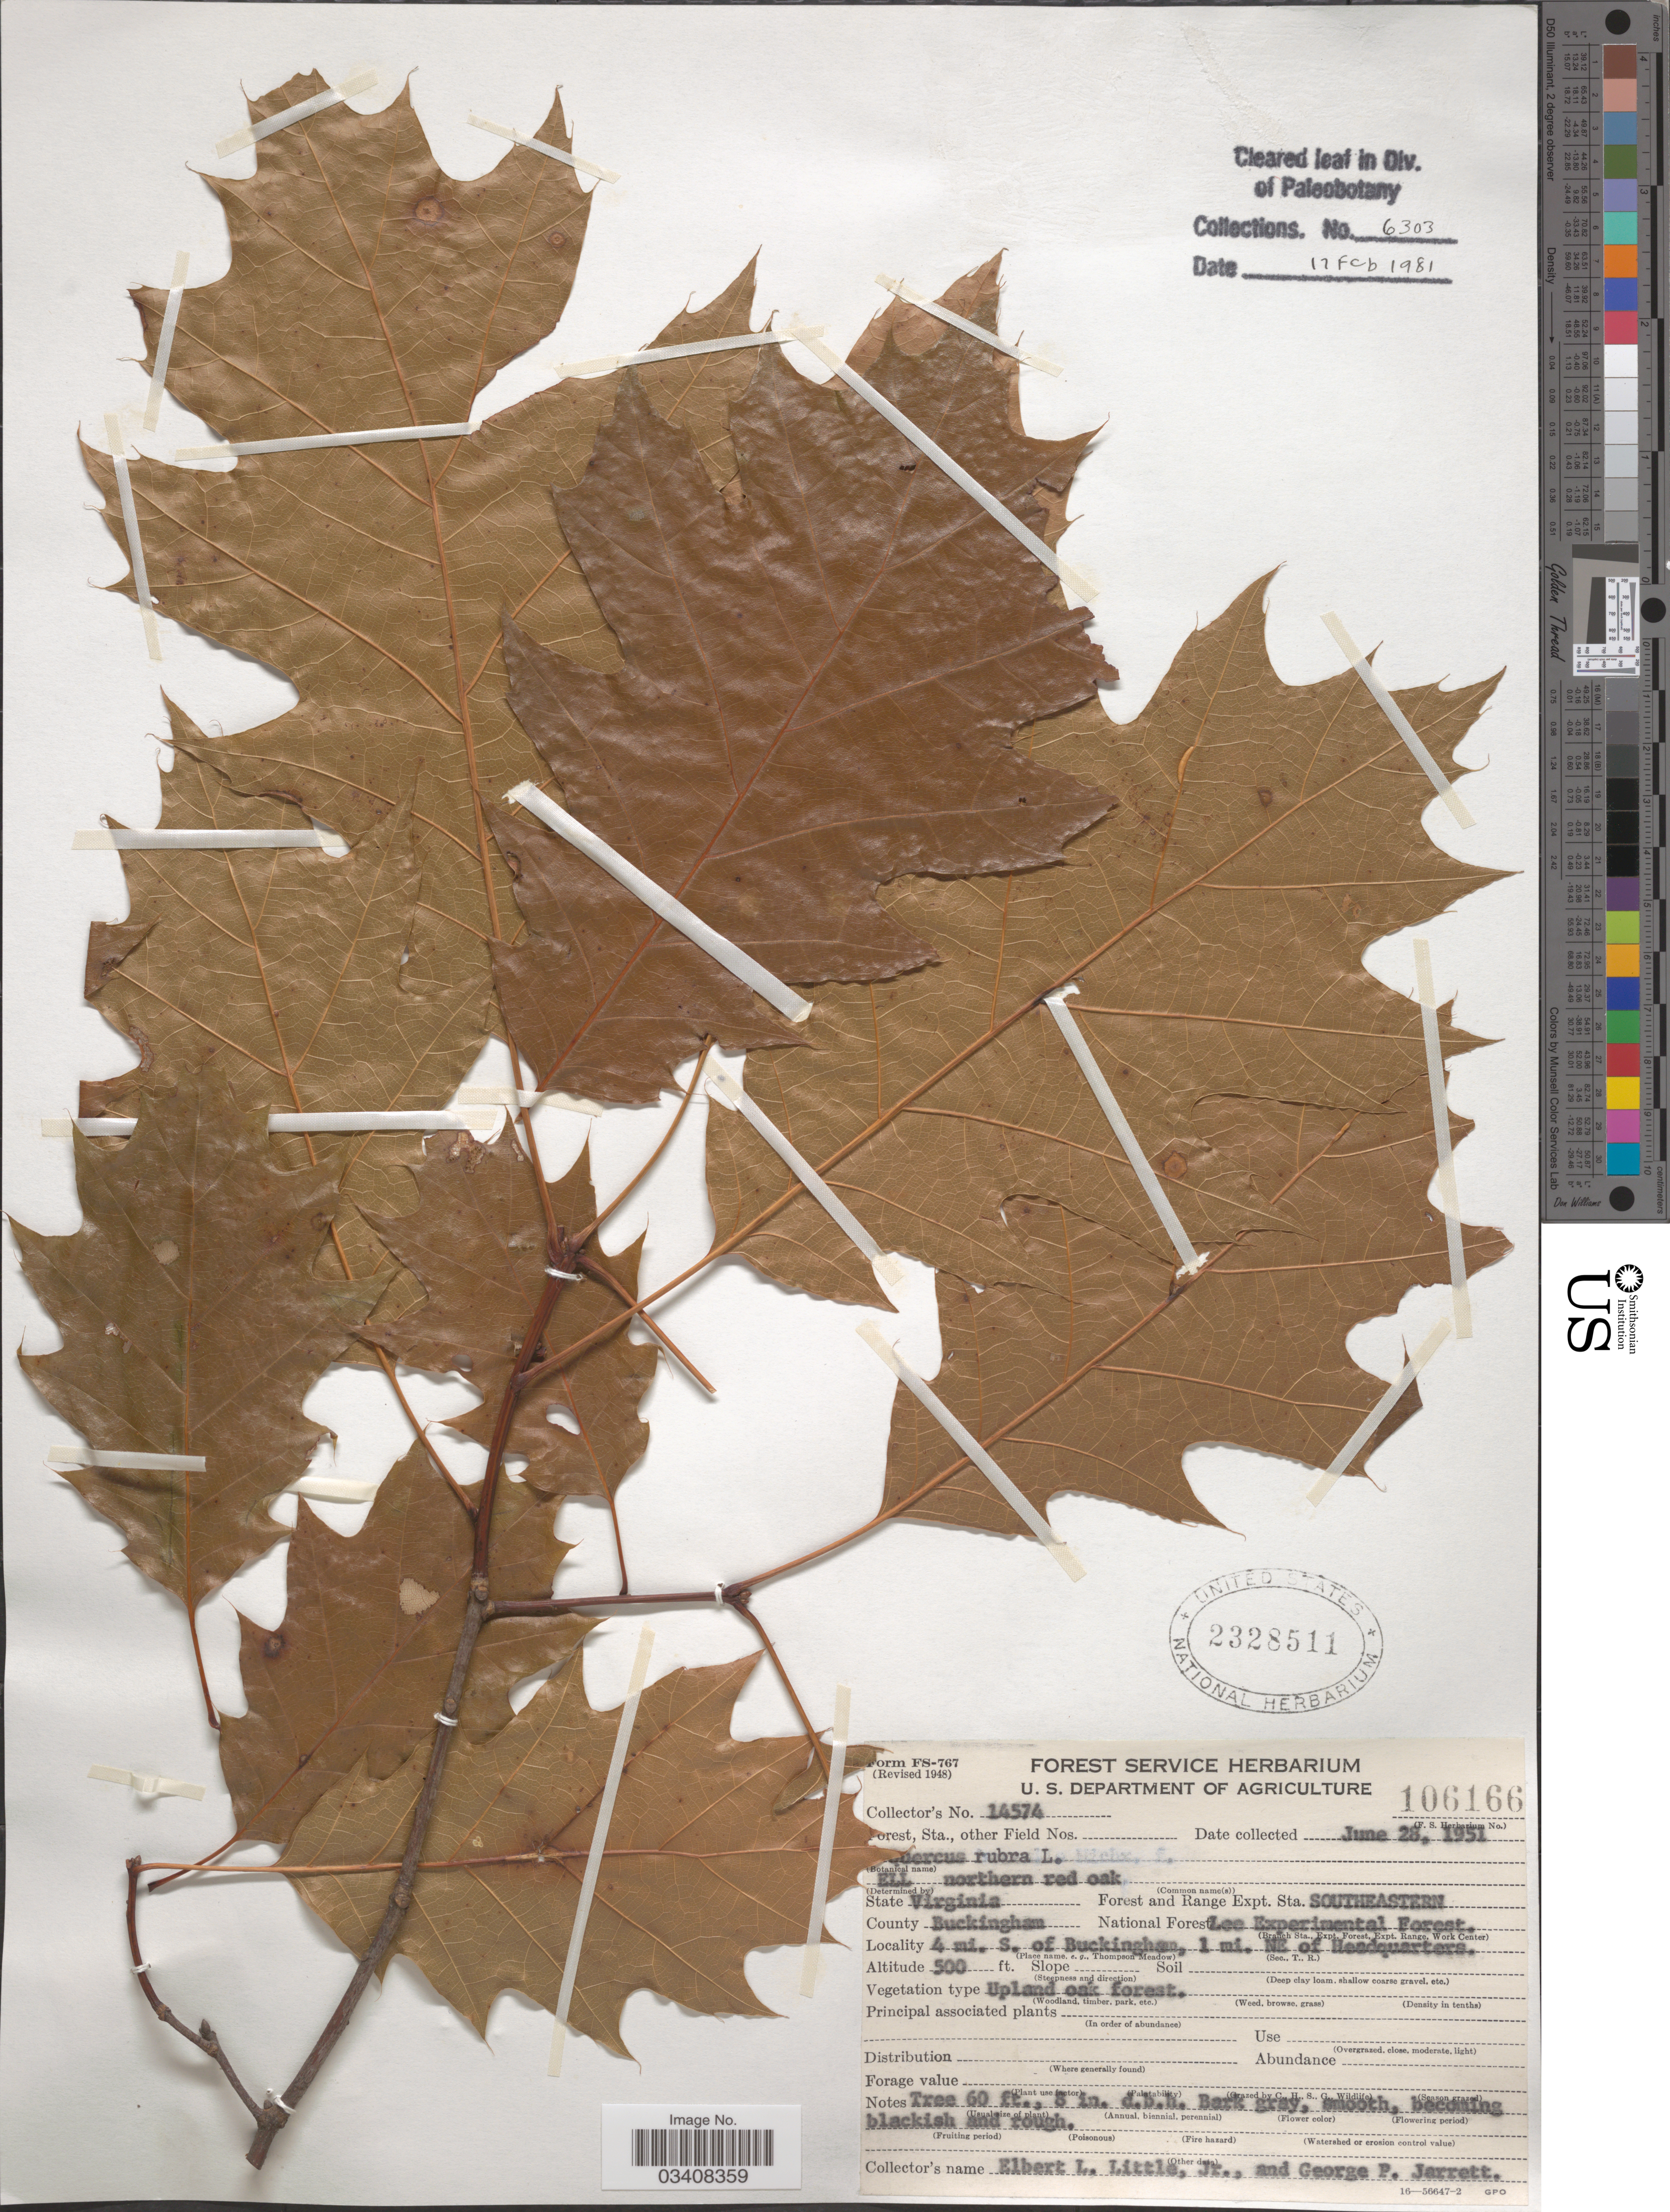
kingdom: Plantae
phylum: Tracheophyta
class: Magnoliopsida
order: Fagales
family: Fagaceae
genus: Quercus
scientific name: Quercus rubra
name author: L.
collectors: E. L. Little & G. Jarrett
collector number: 14574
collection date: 1951-06-28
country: United States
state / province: Virginia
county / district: Buckingham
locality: County Buckingham. Forest and Range Expt. Sta. Southeastern National Forest Lee Experimental Forest. 4 mi. S. of Buckingham, 1 mi. NE of Headquarters.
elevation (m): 152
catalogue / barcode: US 2328511